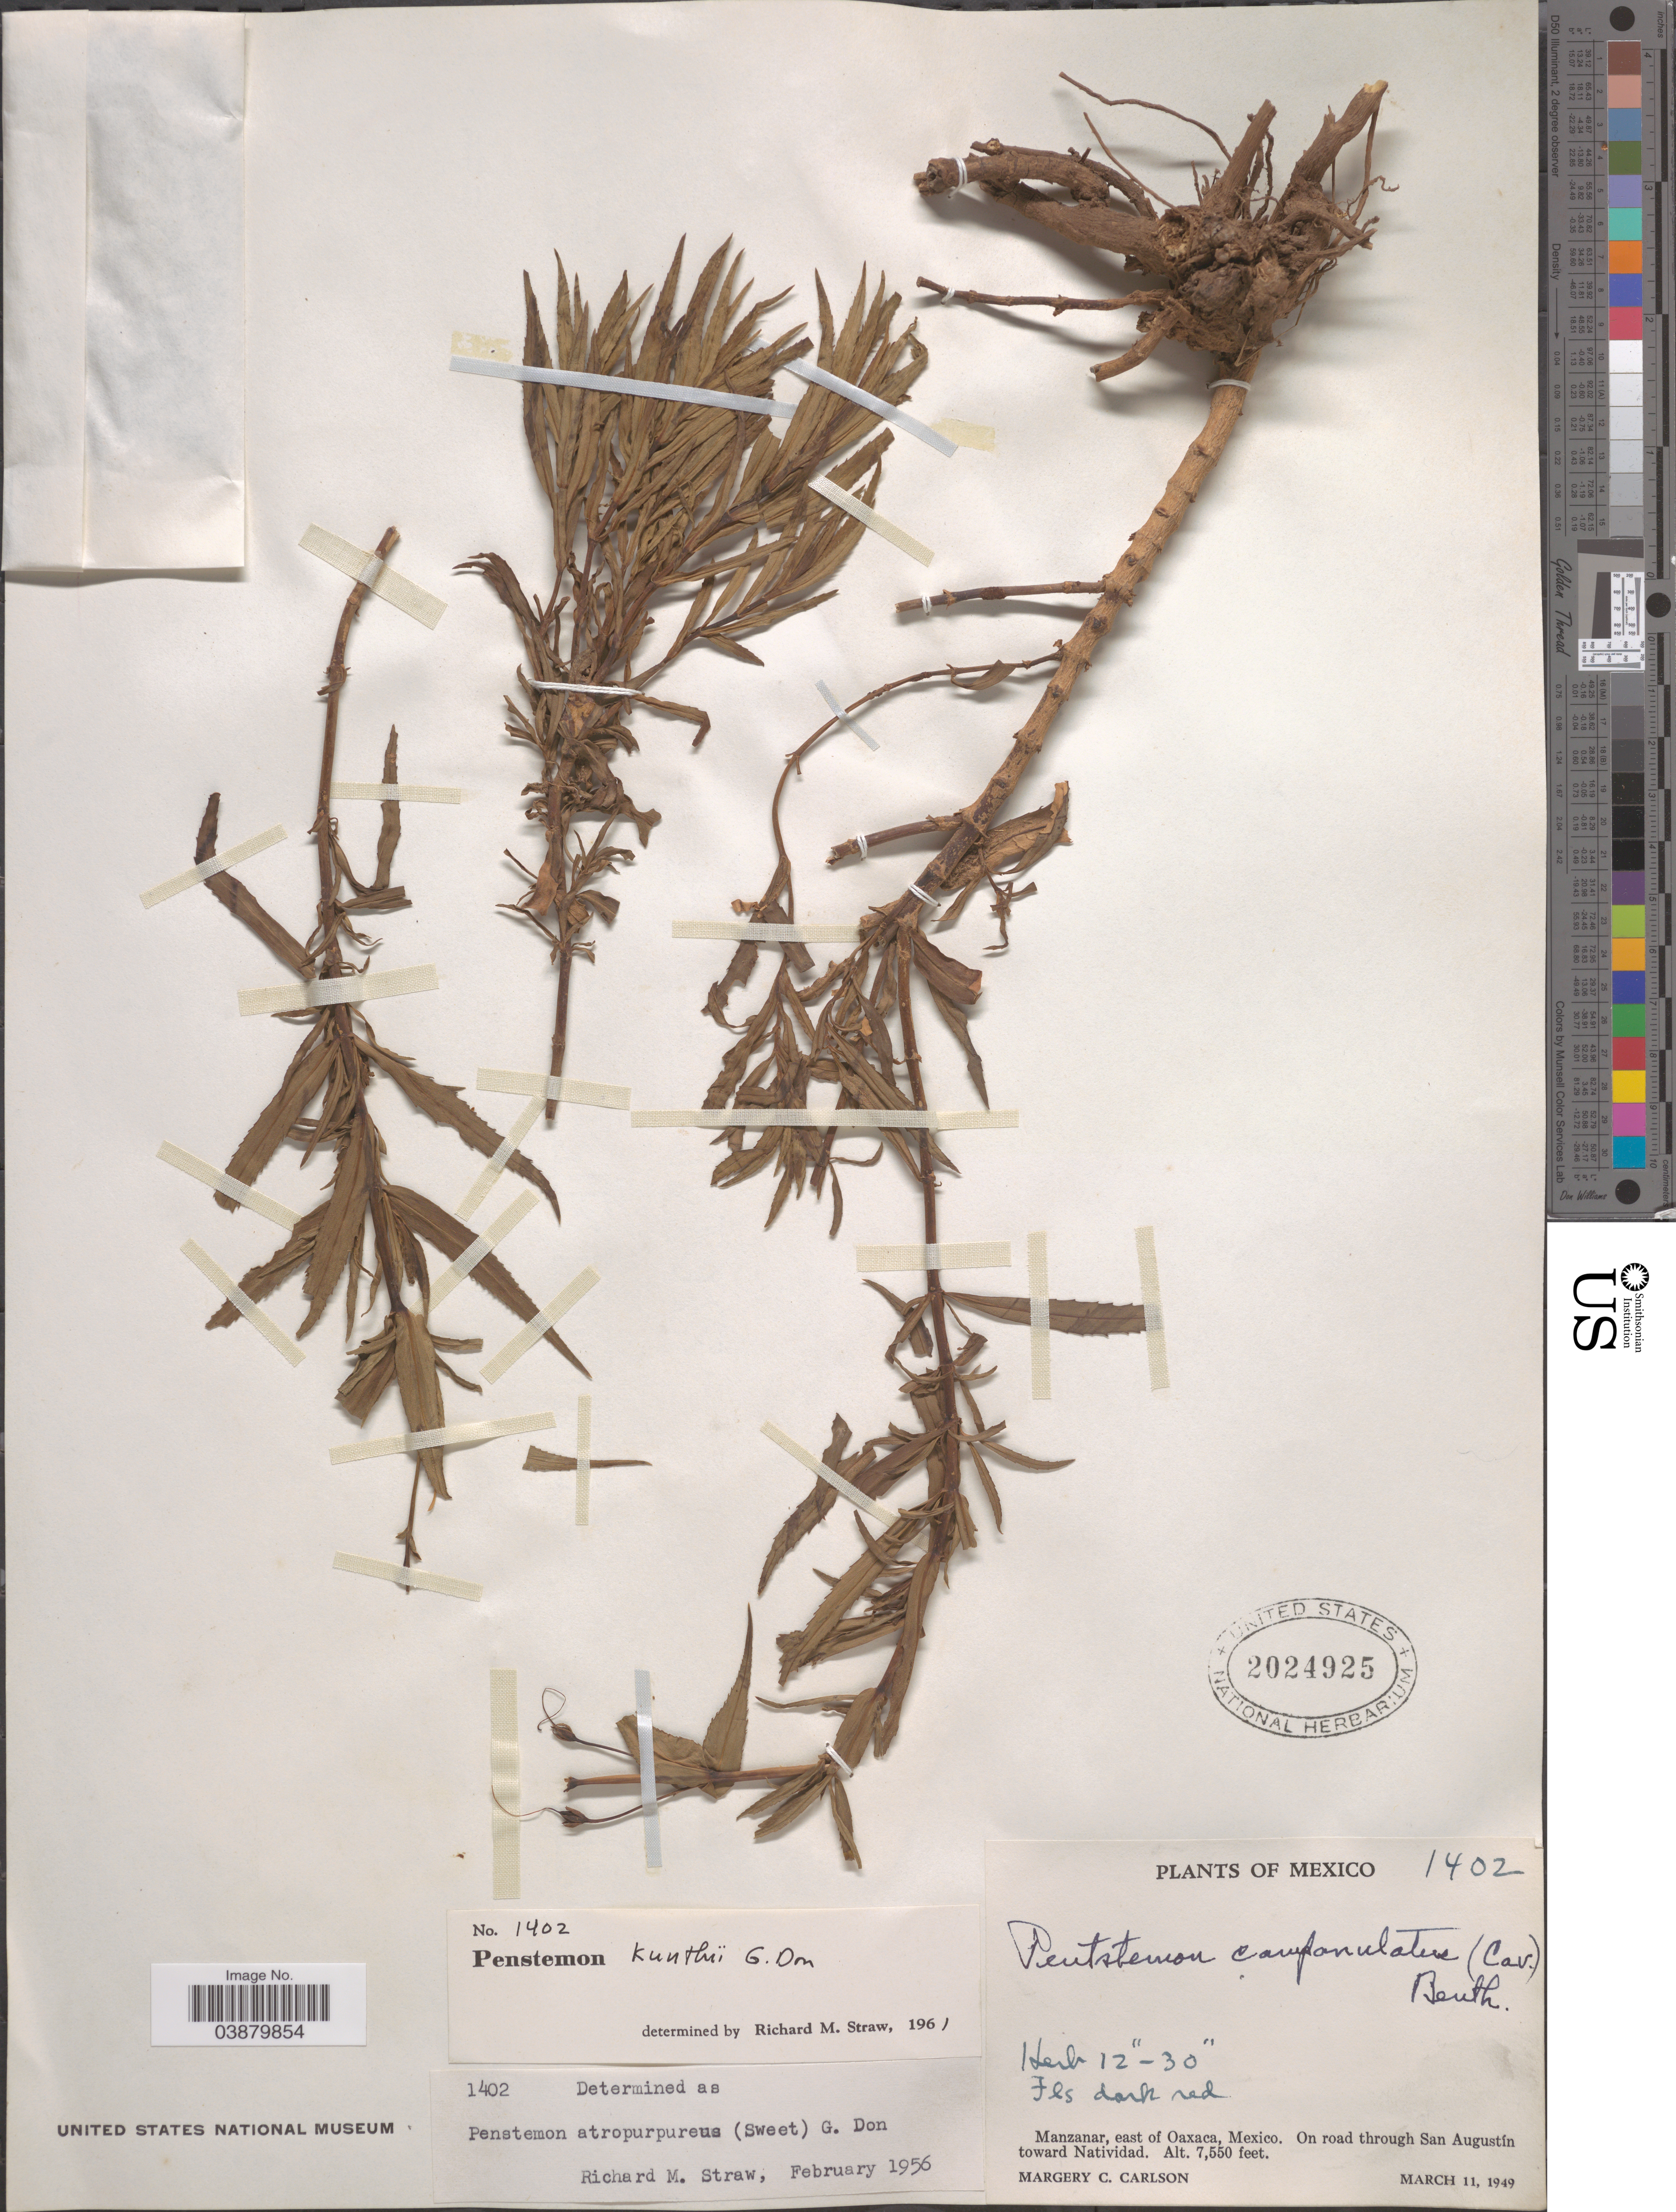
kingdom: Plantae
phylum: Tracheophyta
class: Magnoliopsida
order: Lamiales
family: Plantaginaceae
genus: Penstemon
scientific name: Penstemon kunthii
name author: G. Don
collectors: M. C. Carlson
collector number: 1402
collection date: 1949-03-11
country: Mexico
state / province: Oaxaca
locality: Manzanar, east of Oaxaca. On road through San Augustín toward Natividad.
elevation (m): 2301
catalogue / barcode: US 2024925